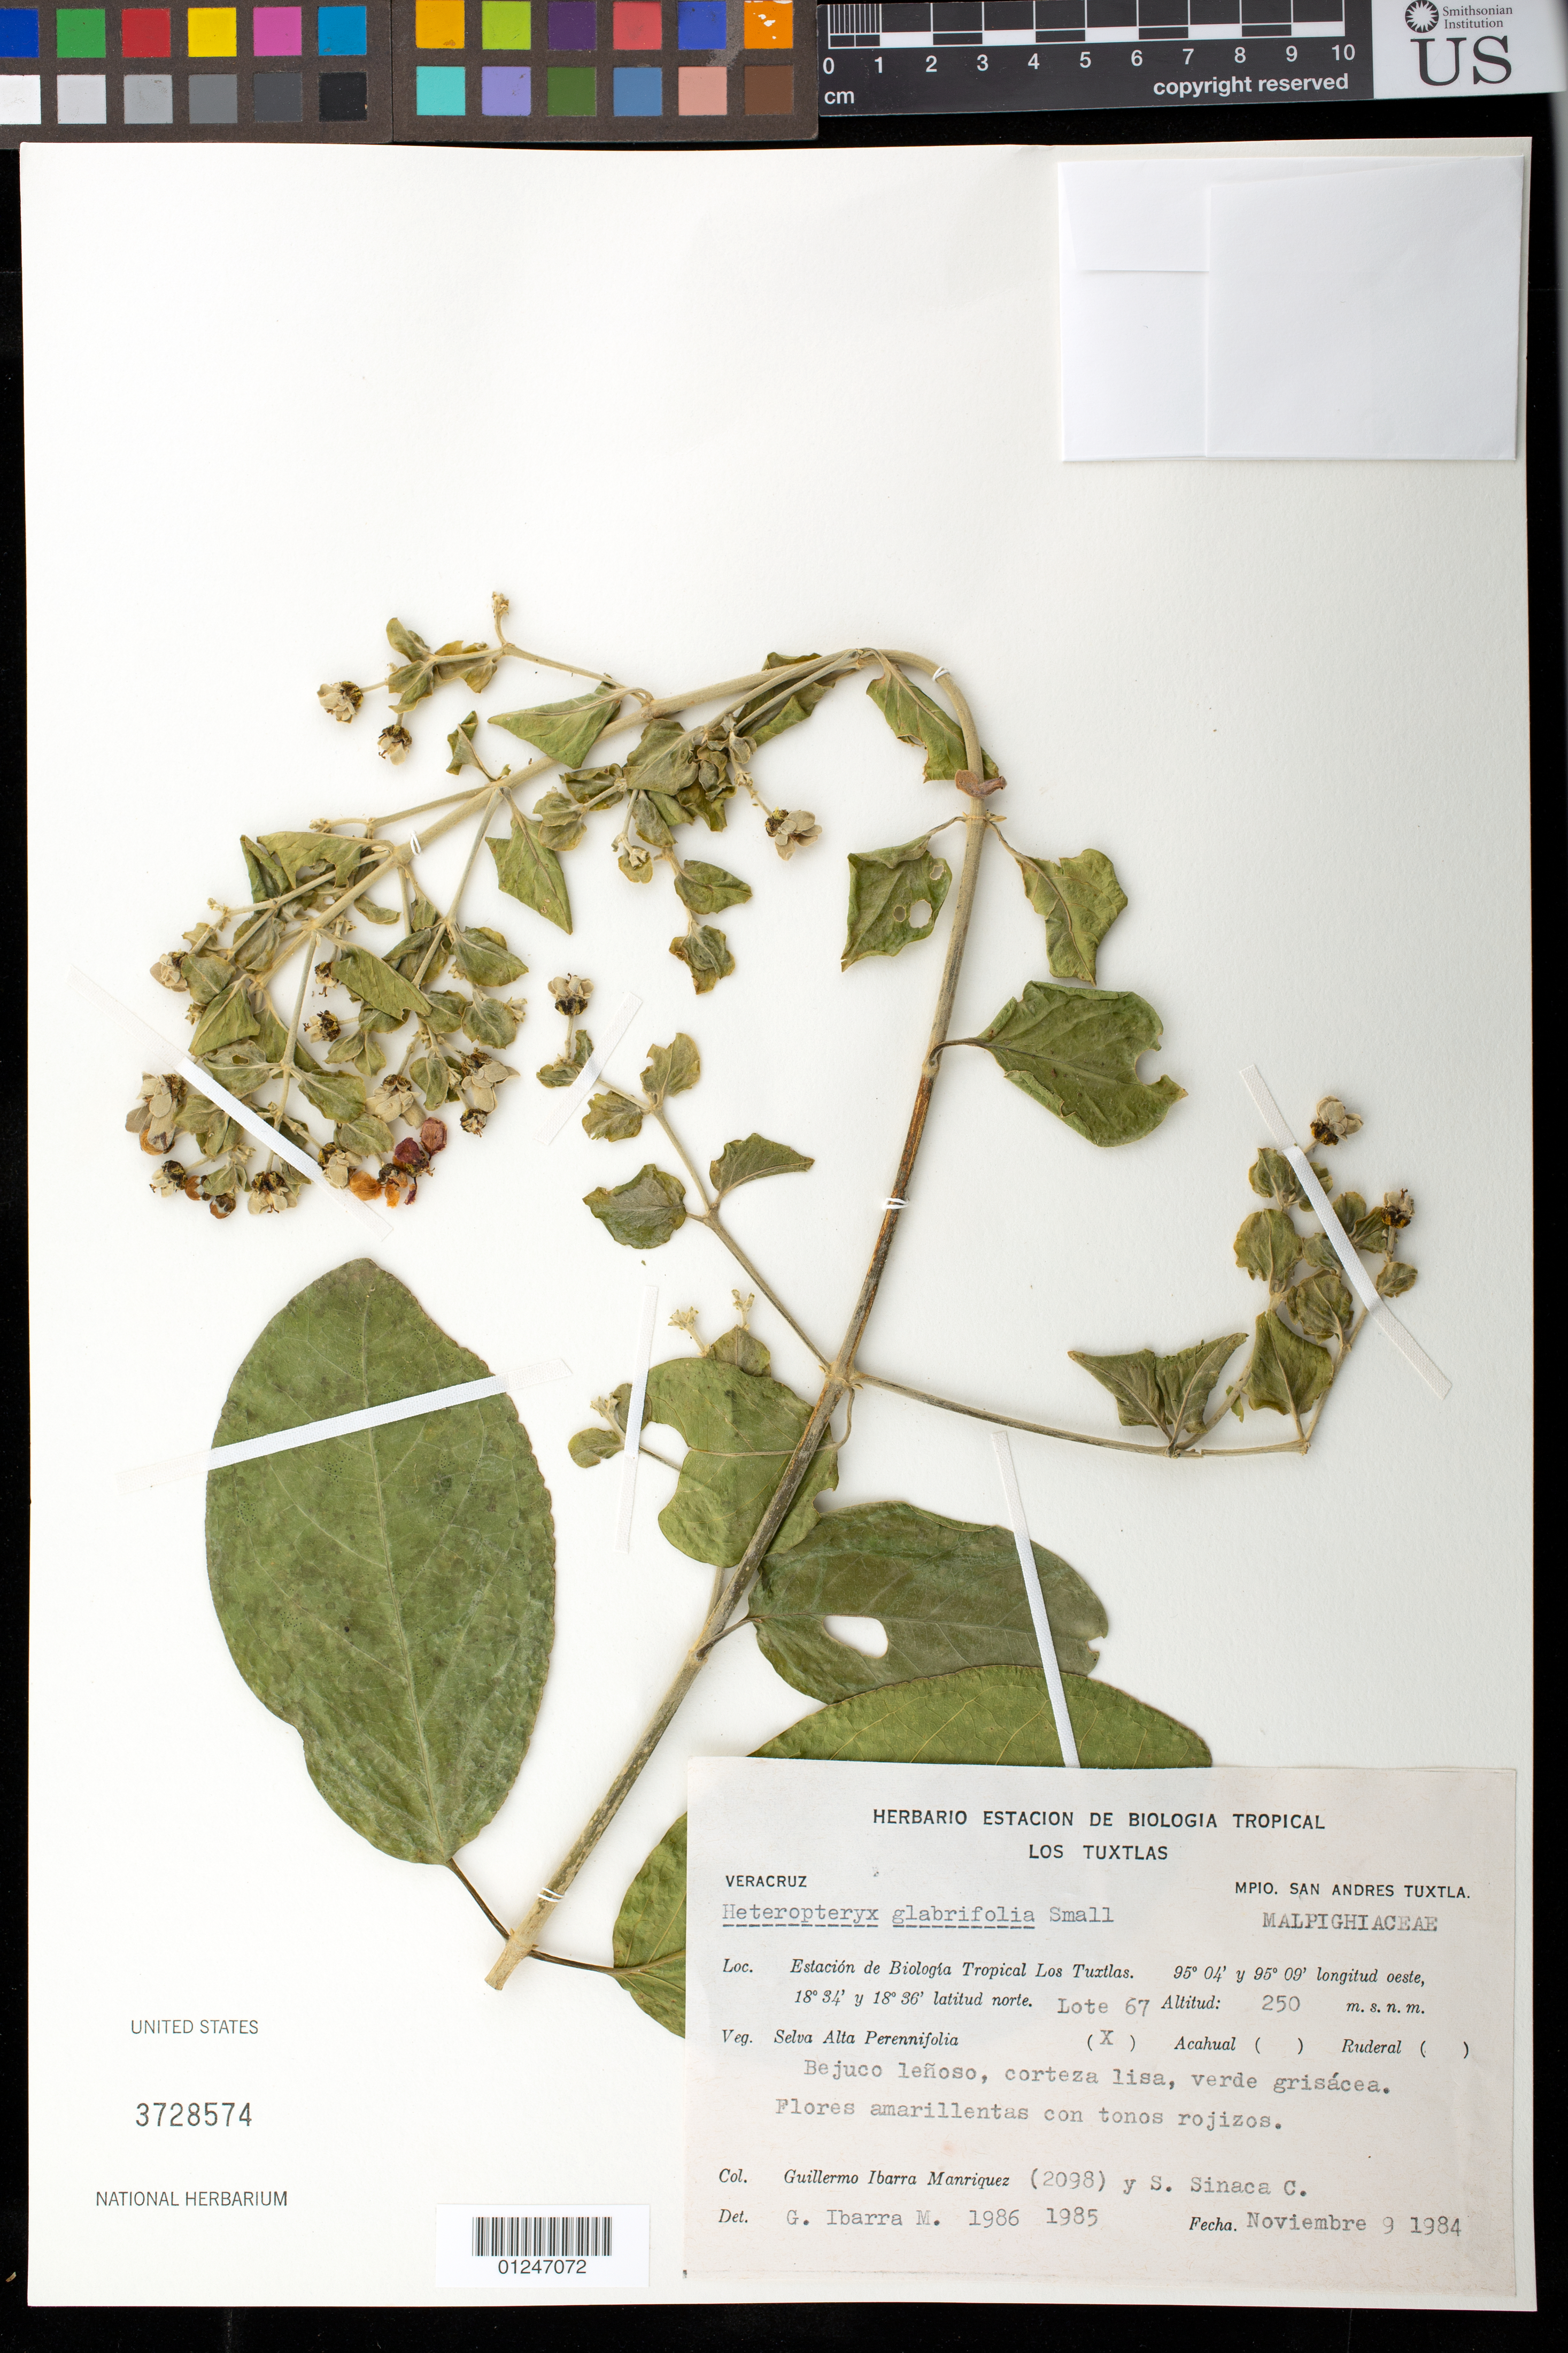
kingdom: Plantae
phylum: Tracheophyta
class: Magnoliopsida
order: Malpighiales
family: Malpighiaceae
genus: Heteropterys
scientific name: Heteropterys glabrifolia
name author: Small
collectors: G. Manriquez & S. Sinaca-Colin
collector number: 2098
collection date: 1984-11-09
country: Mexico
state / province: Veracruz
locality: Estacion de Biologia Tropical Los Tuxtlas.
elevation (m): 250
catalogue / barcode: US 3728574